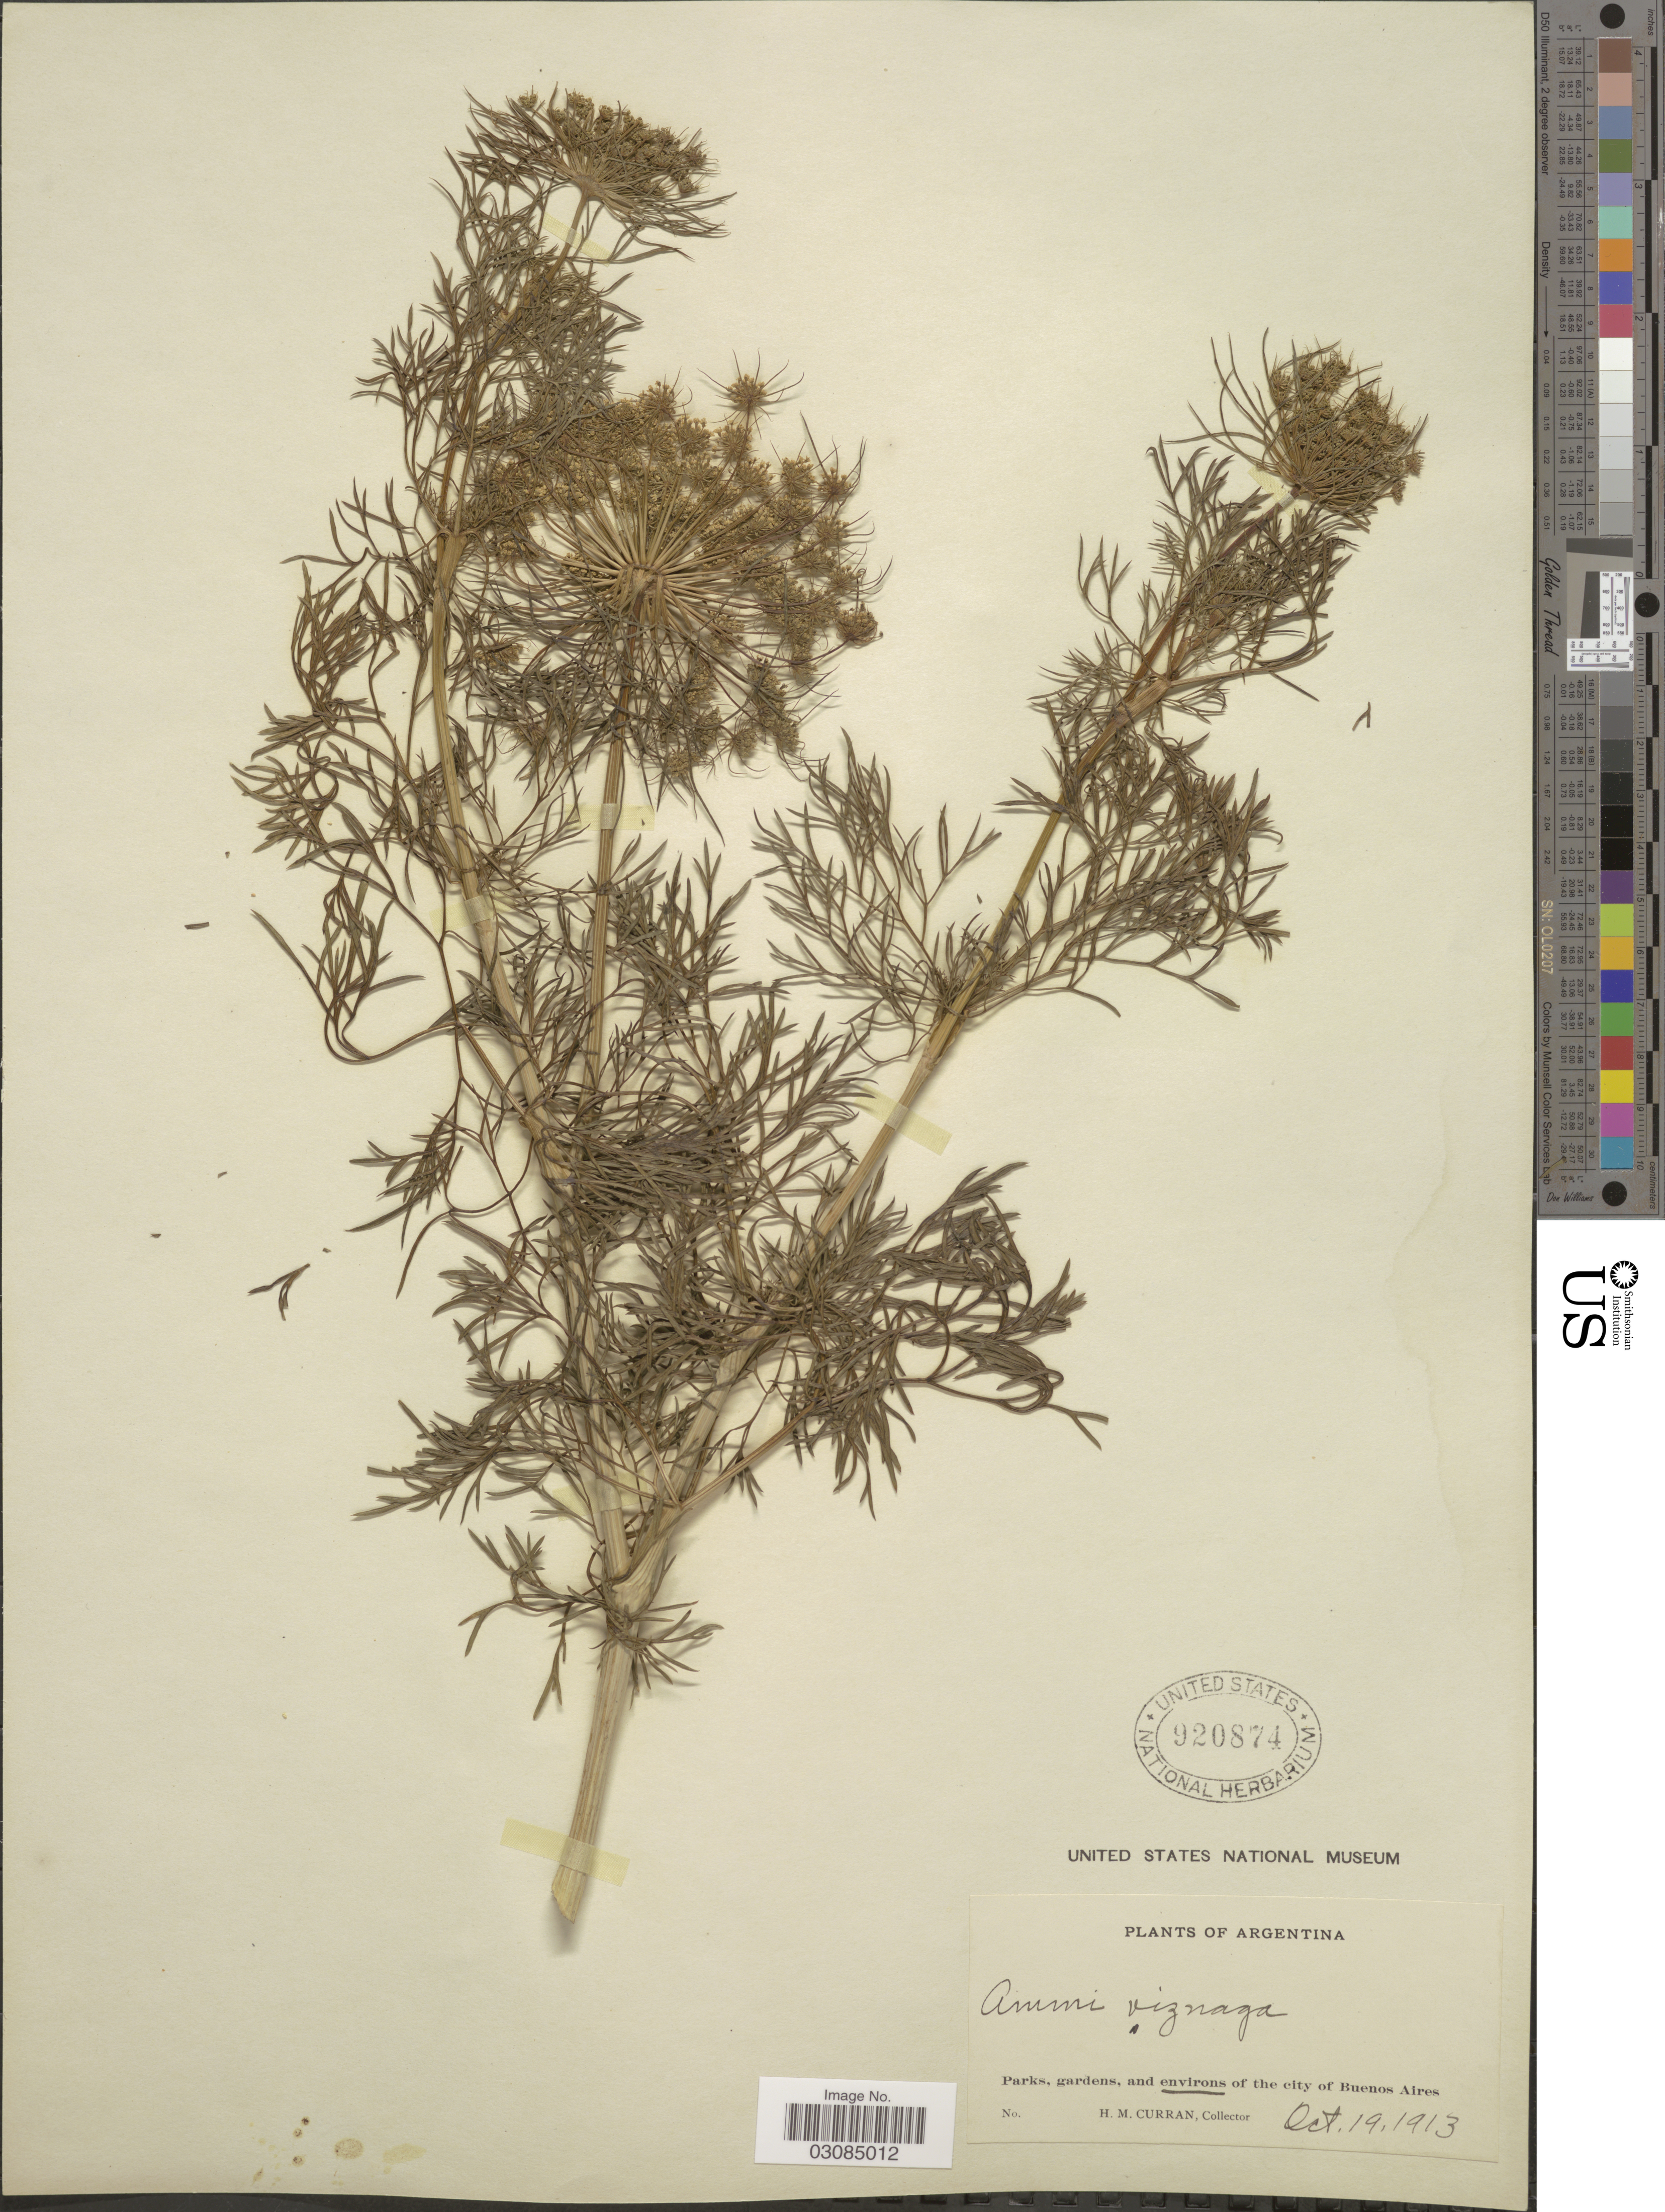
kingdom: Plantae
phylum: Tracheophyta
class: Magnoliopsida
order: Apiales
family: Apiaceae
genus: Ammi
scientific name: Ammi visnaga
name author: (L.) Lam.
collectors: H. M. Curran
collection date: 1913-10-19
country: Argentina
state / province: Buenos Aires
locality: Parks, gardens, and environs of the city of Buenos Aires.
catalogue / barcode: US 920874